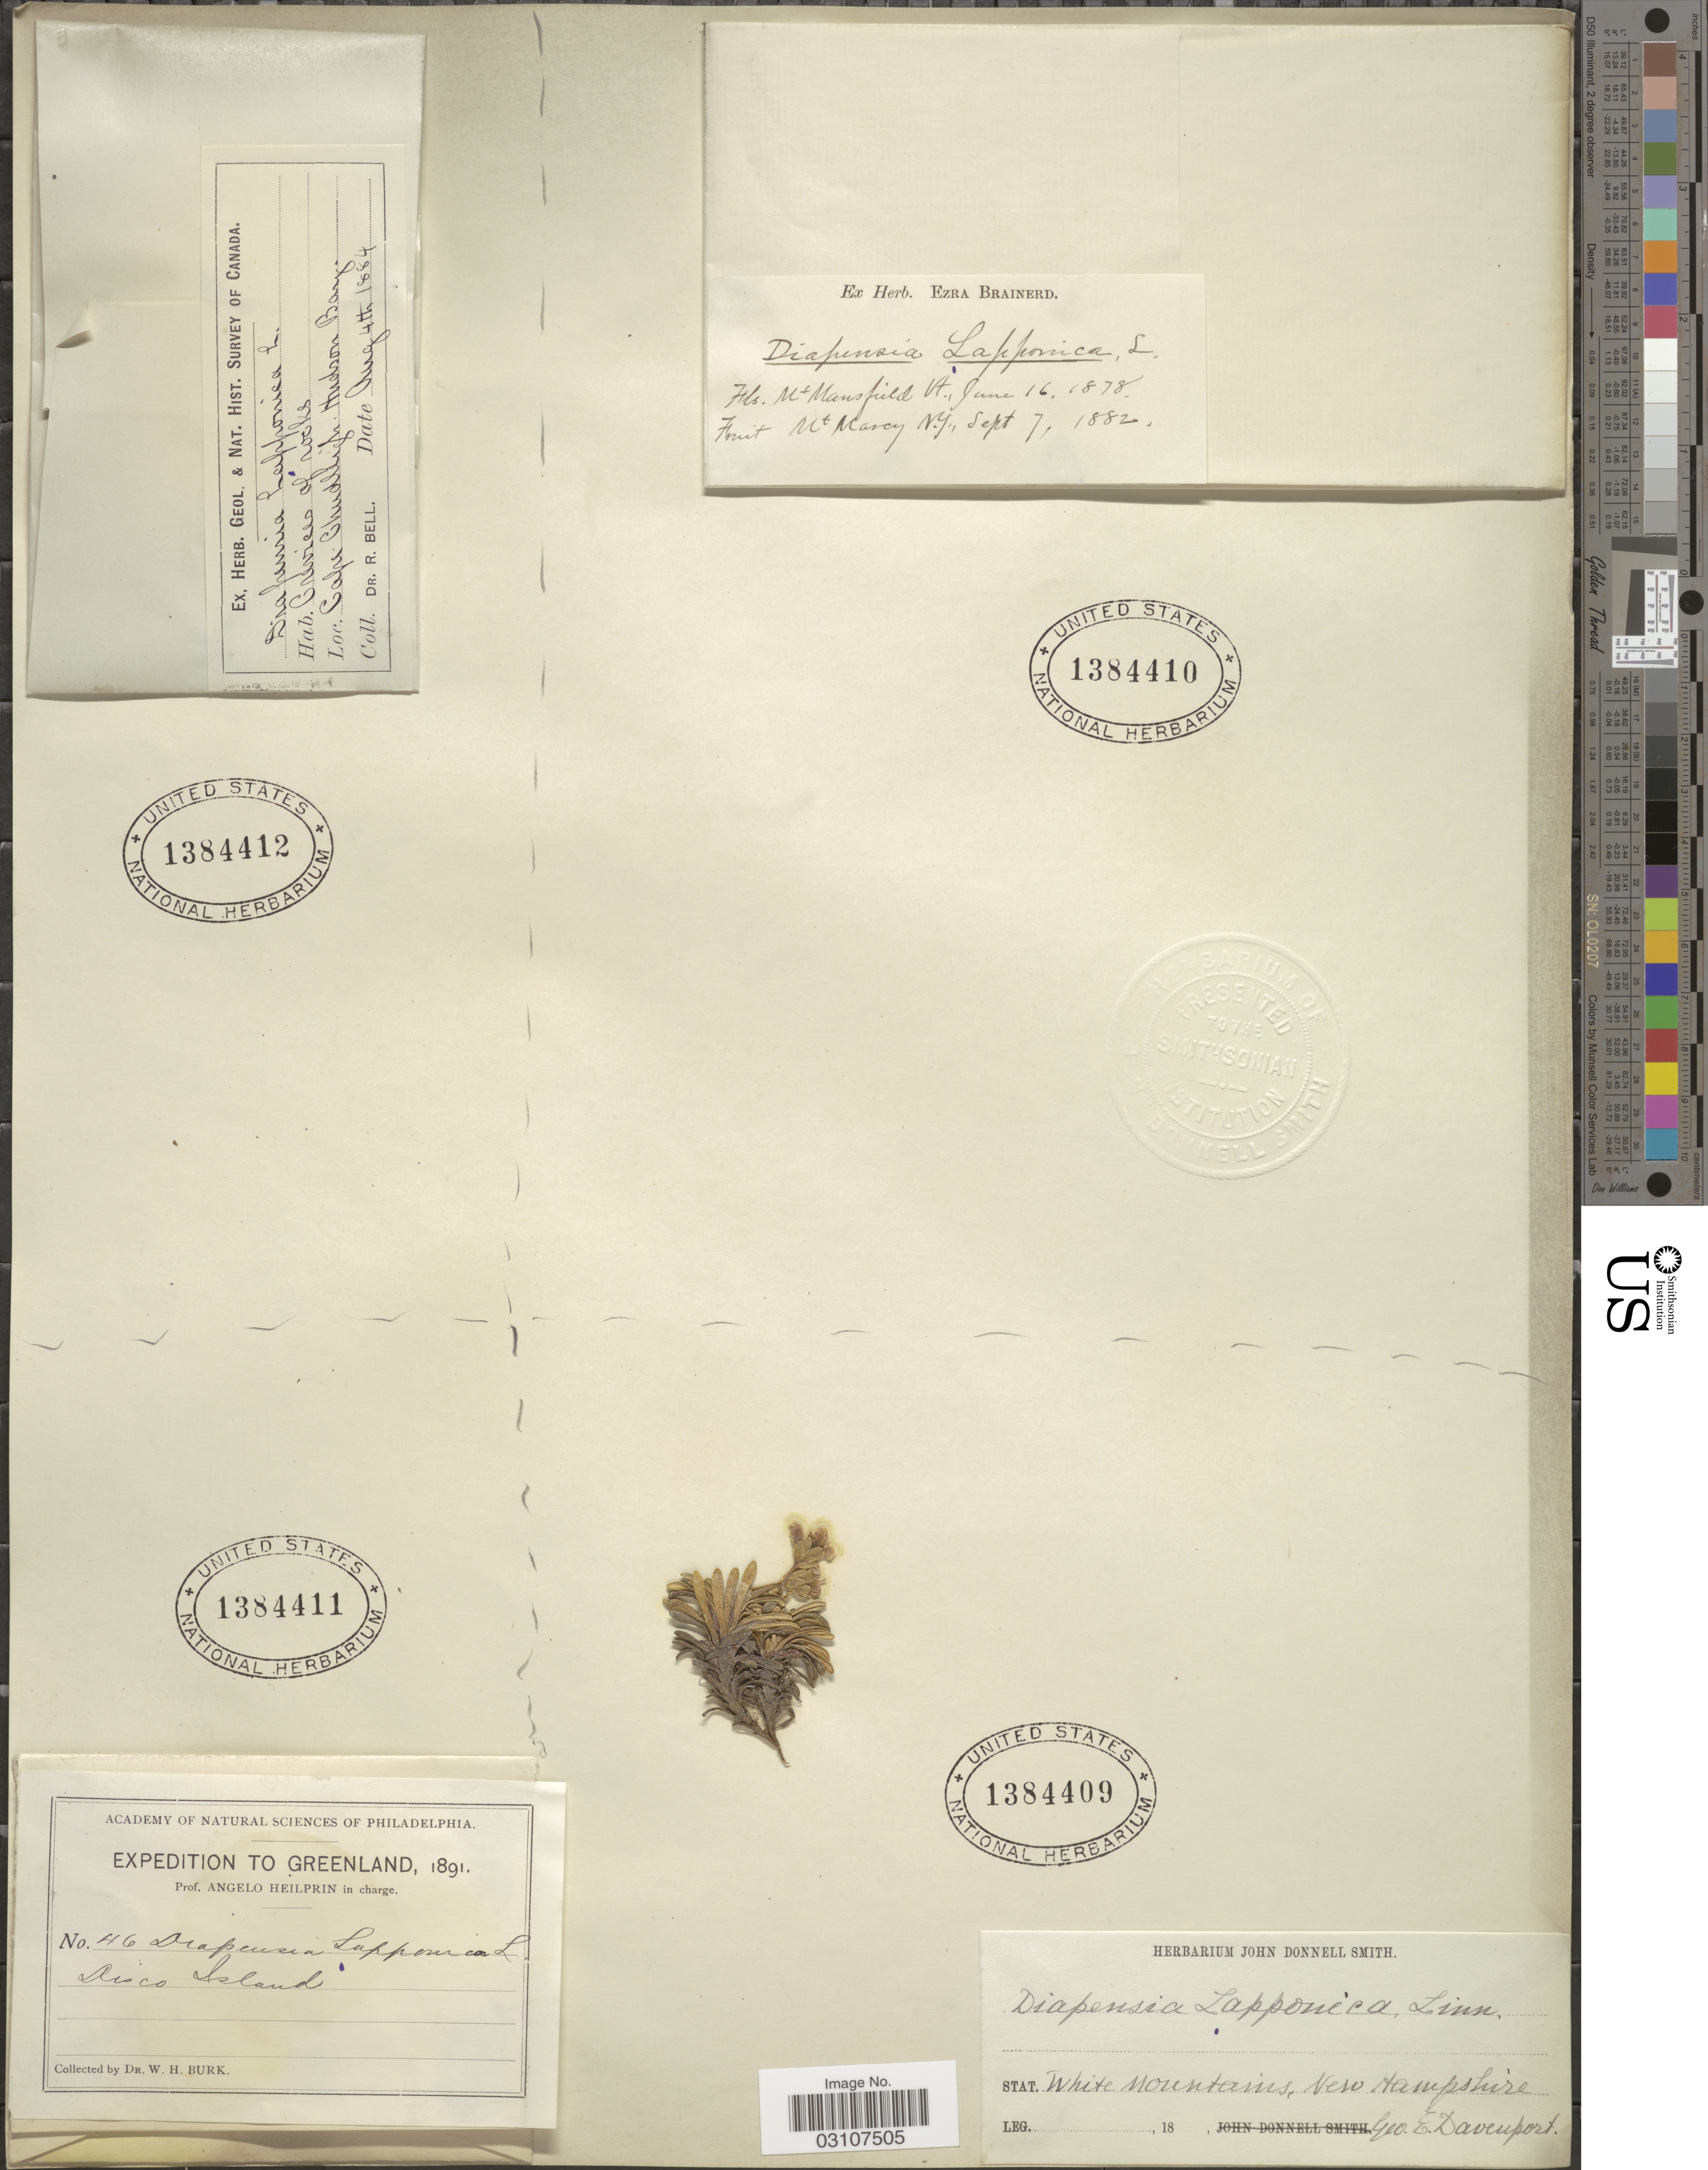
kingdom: Plantae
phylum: Tracheophyta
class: Magnoliopsida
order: Ericales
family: Diapensiaceae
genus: Diapensia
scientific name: Diapensia lapponica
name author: L.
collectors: W. Burk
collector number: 46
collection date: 1891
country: Greenland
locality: Disco Island.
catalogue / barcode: US 1384411-3